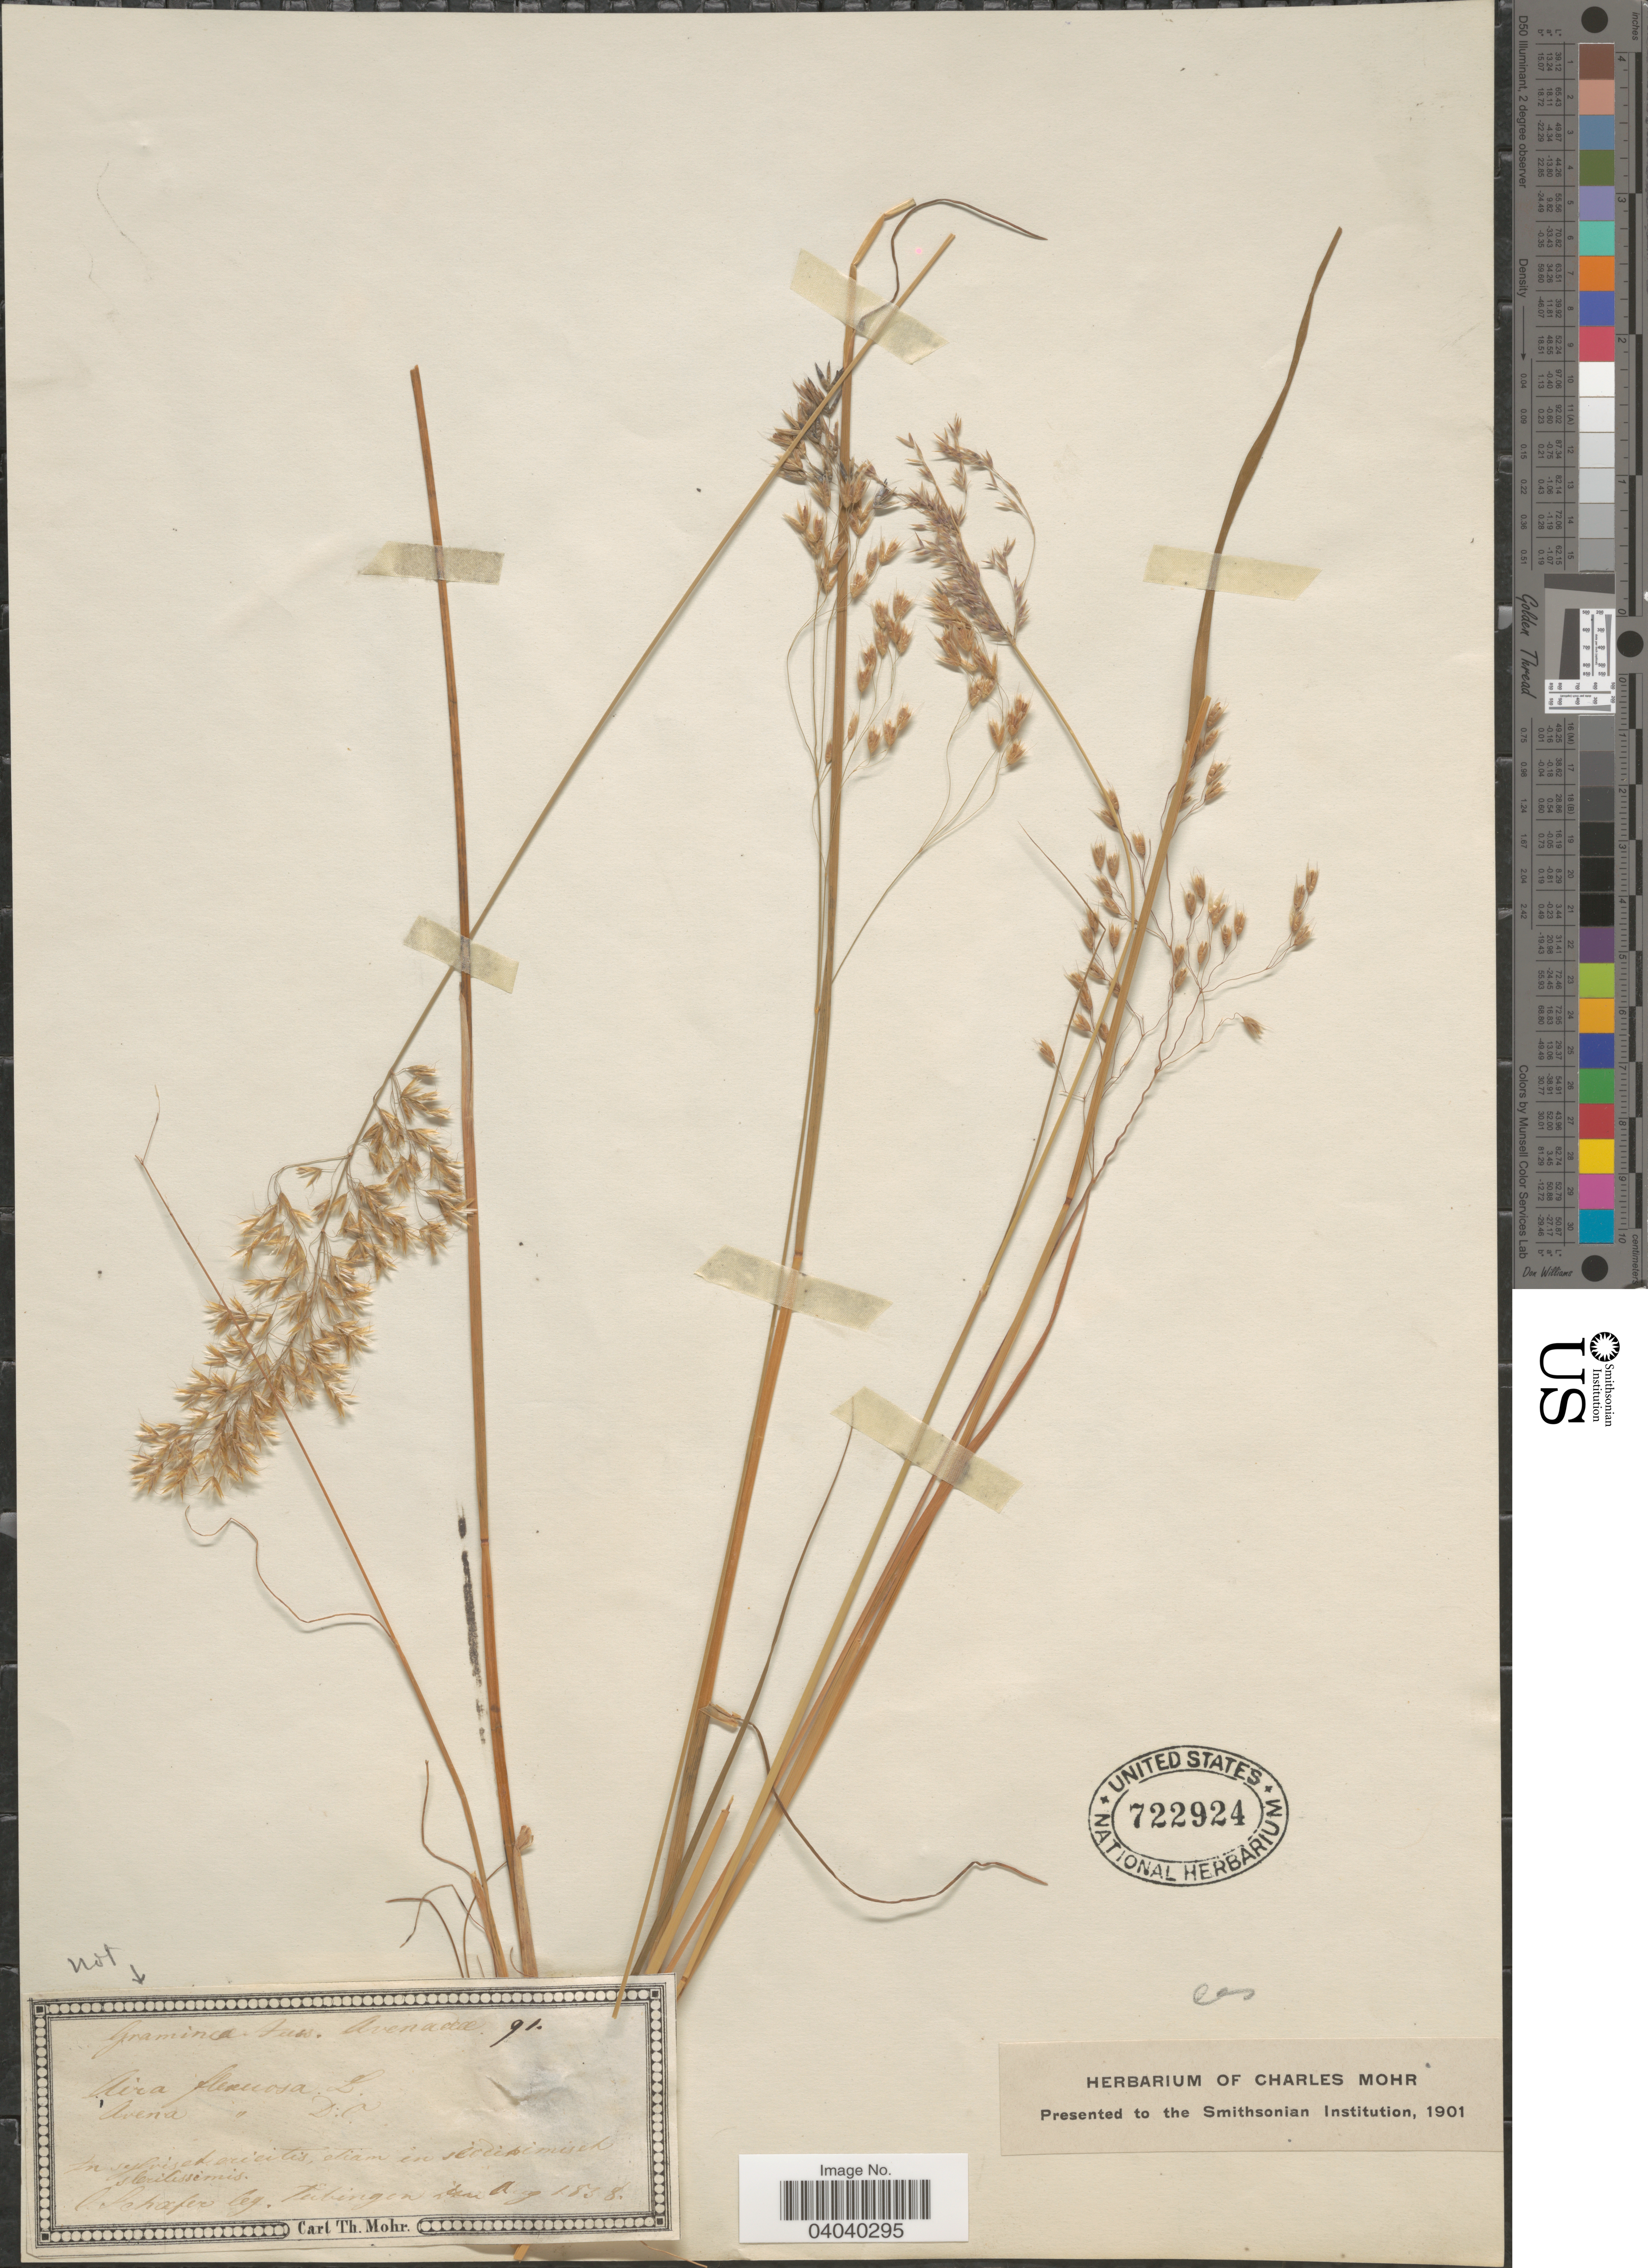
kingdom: Plantae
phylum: Tracheophyta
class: Liliopsida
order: Poales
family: Poaceae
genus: Deschampsia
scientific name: Deschampsia cespitosa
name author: (L.) P. Beauv.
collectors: C. Schafer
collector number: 91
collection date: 1838-08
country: Germany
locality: Tübingen.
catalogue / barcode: US 722924